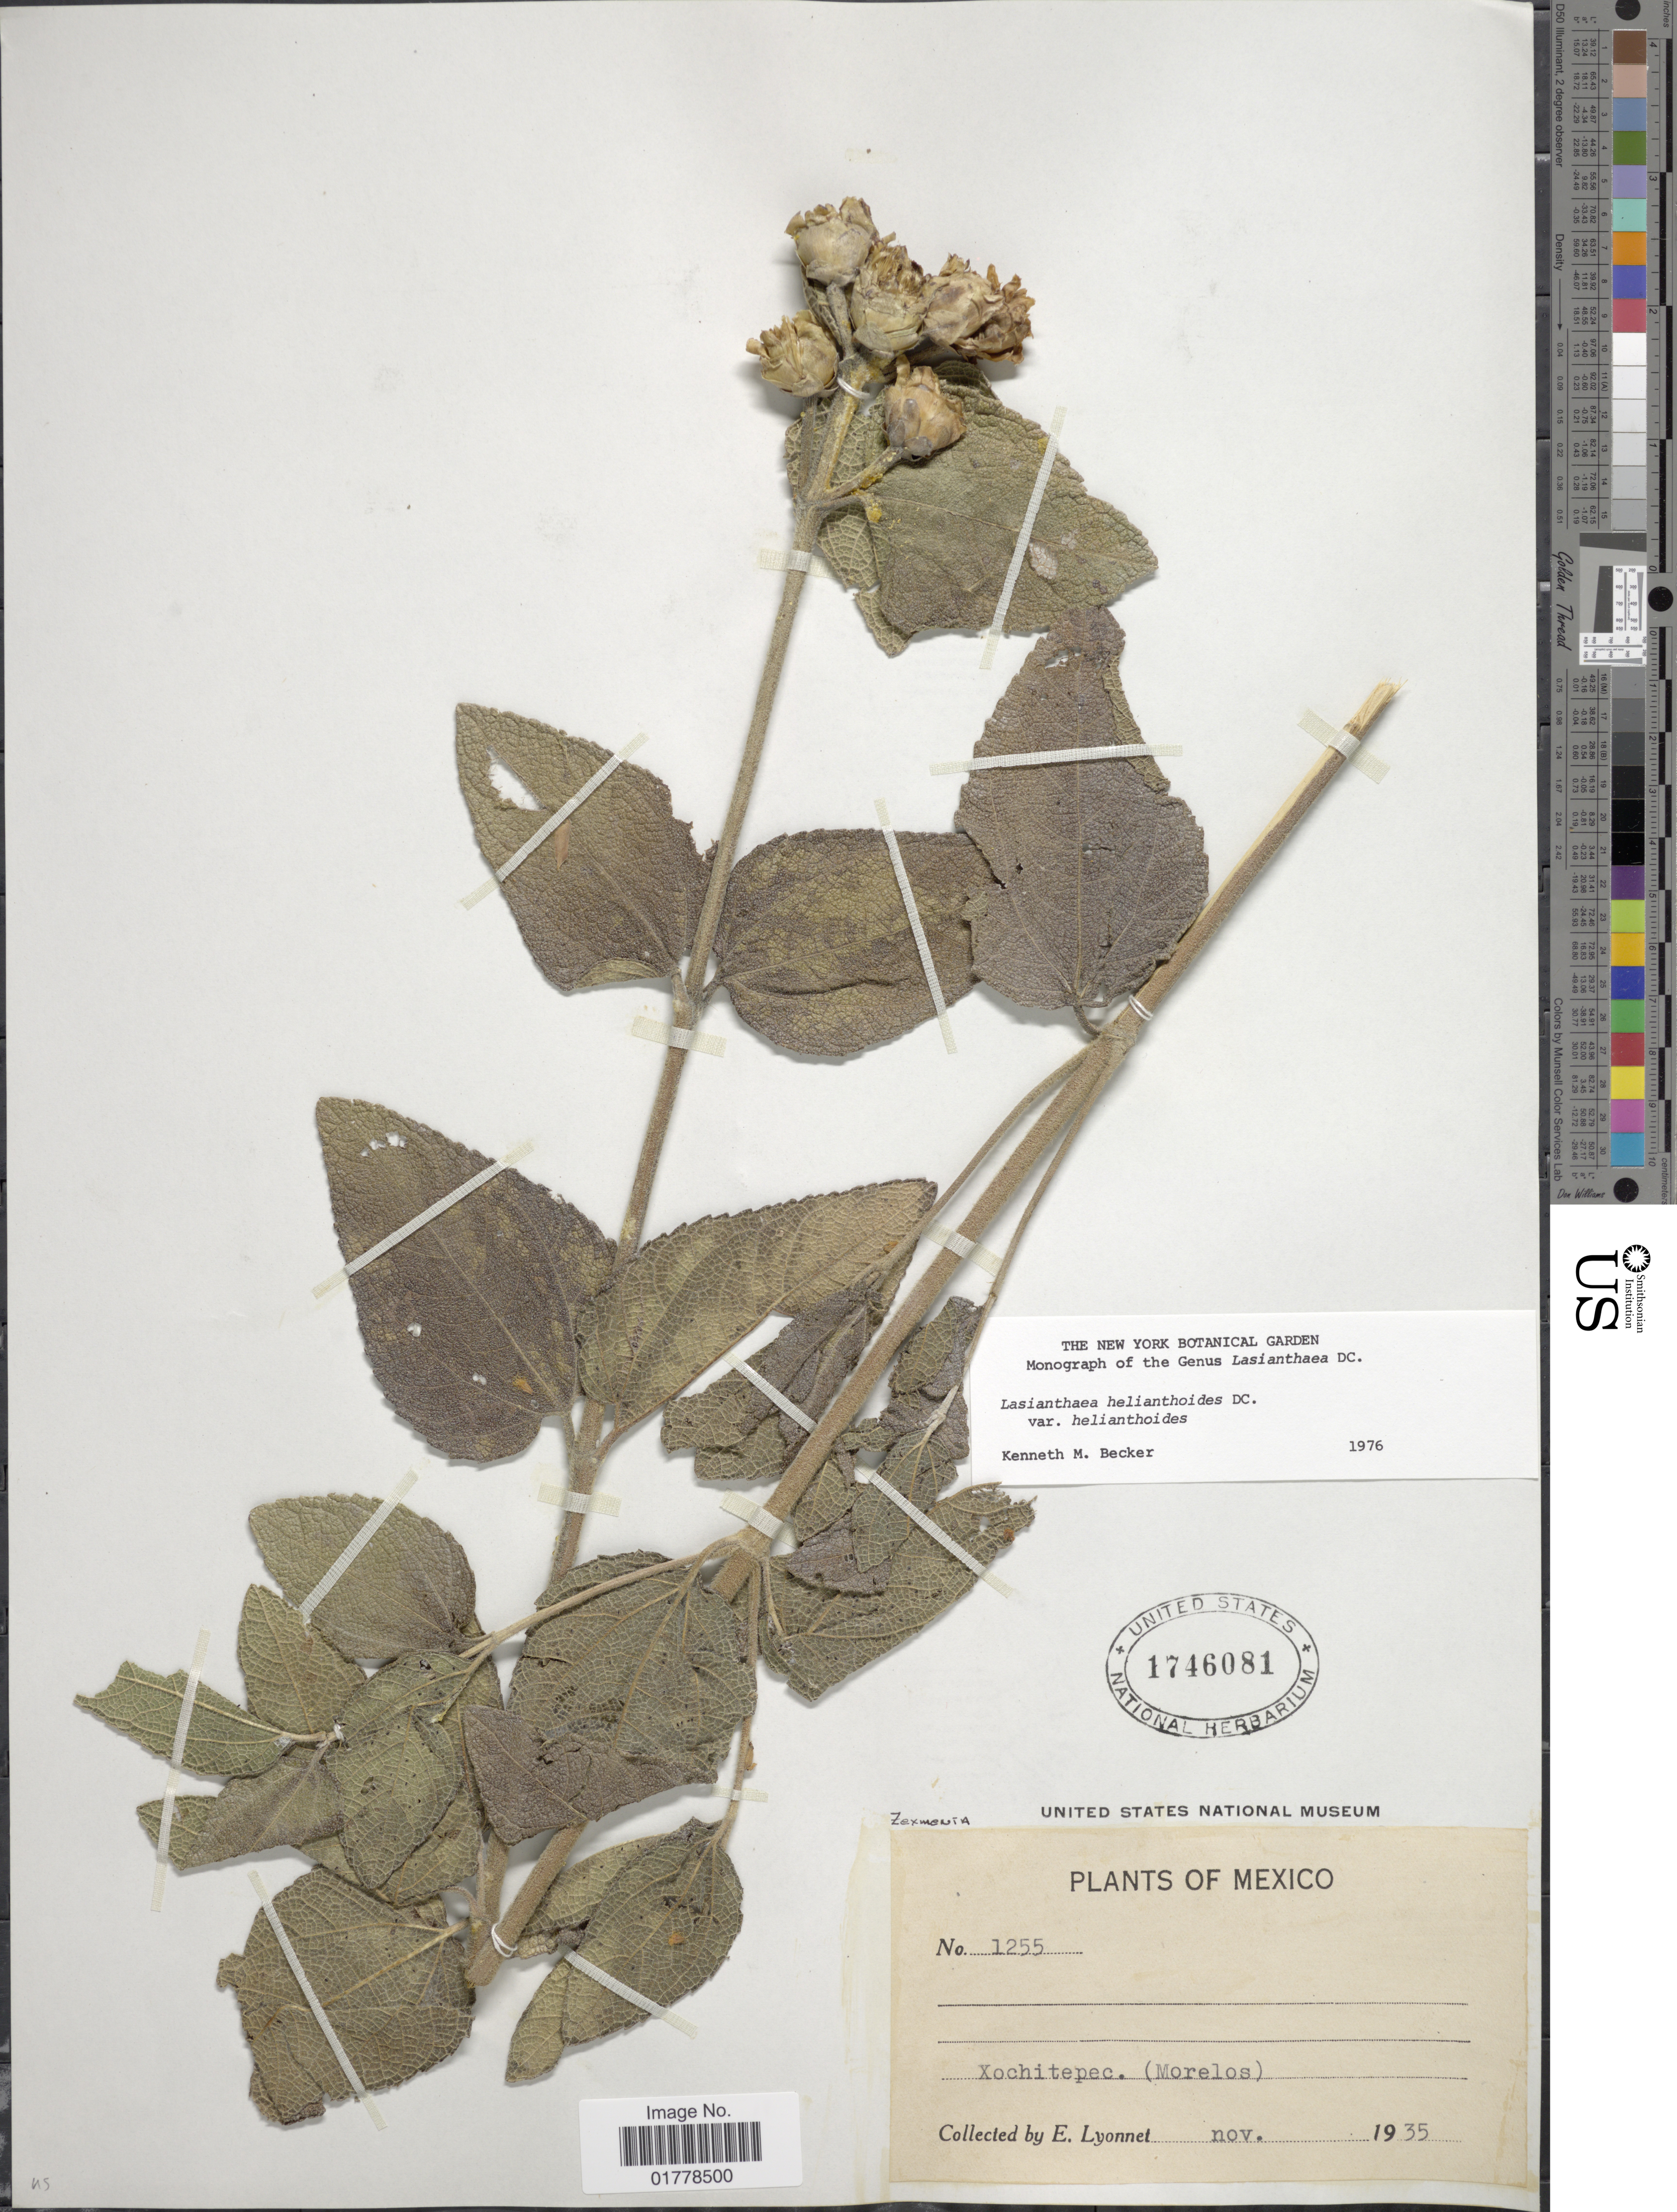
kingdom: Plantae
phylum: Tracheophyta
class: Magnoliopsida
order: Asterales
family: Asteraceae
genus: Lasianthaea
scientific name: Lasianthaea helianthoides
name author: Zucc. & DC.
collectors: E. Lyonnet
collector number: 1255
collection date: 1935-11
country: Mexico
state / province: Morelos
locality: Xochitepec (Morelos)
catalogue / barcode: US 1746081